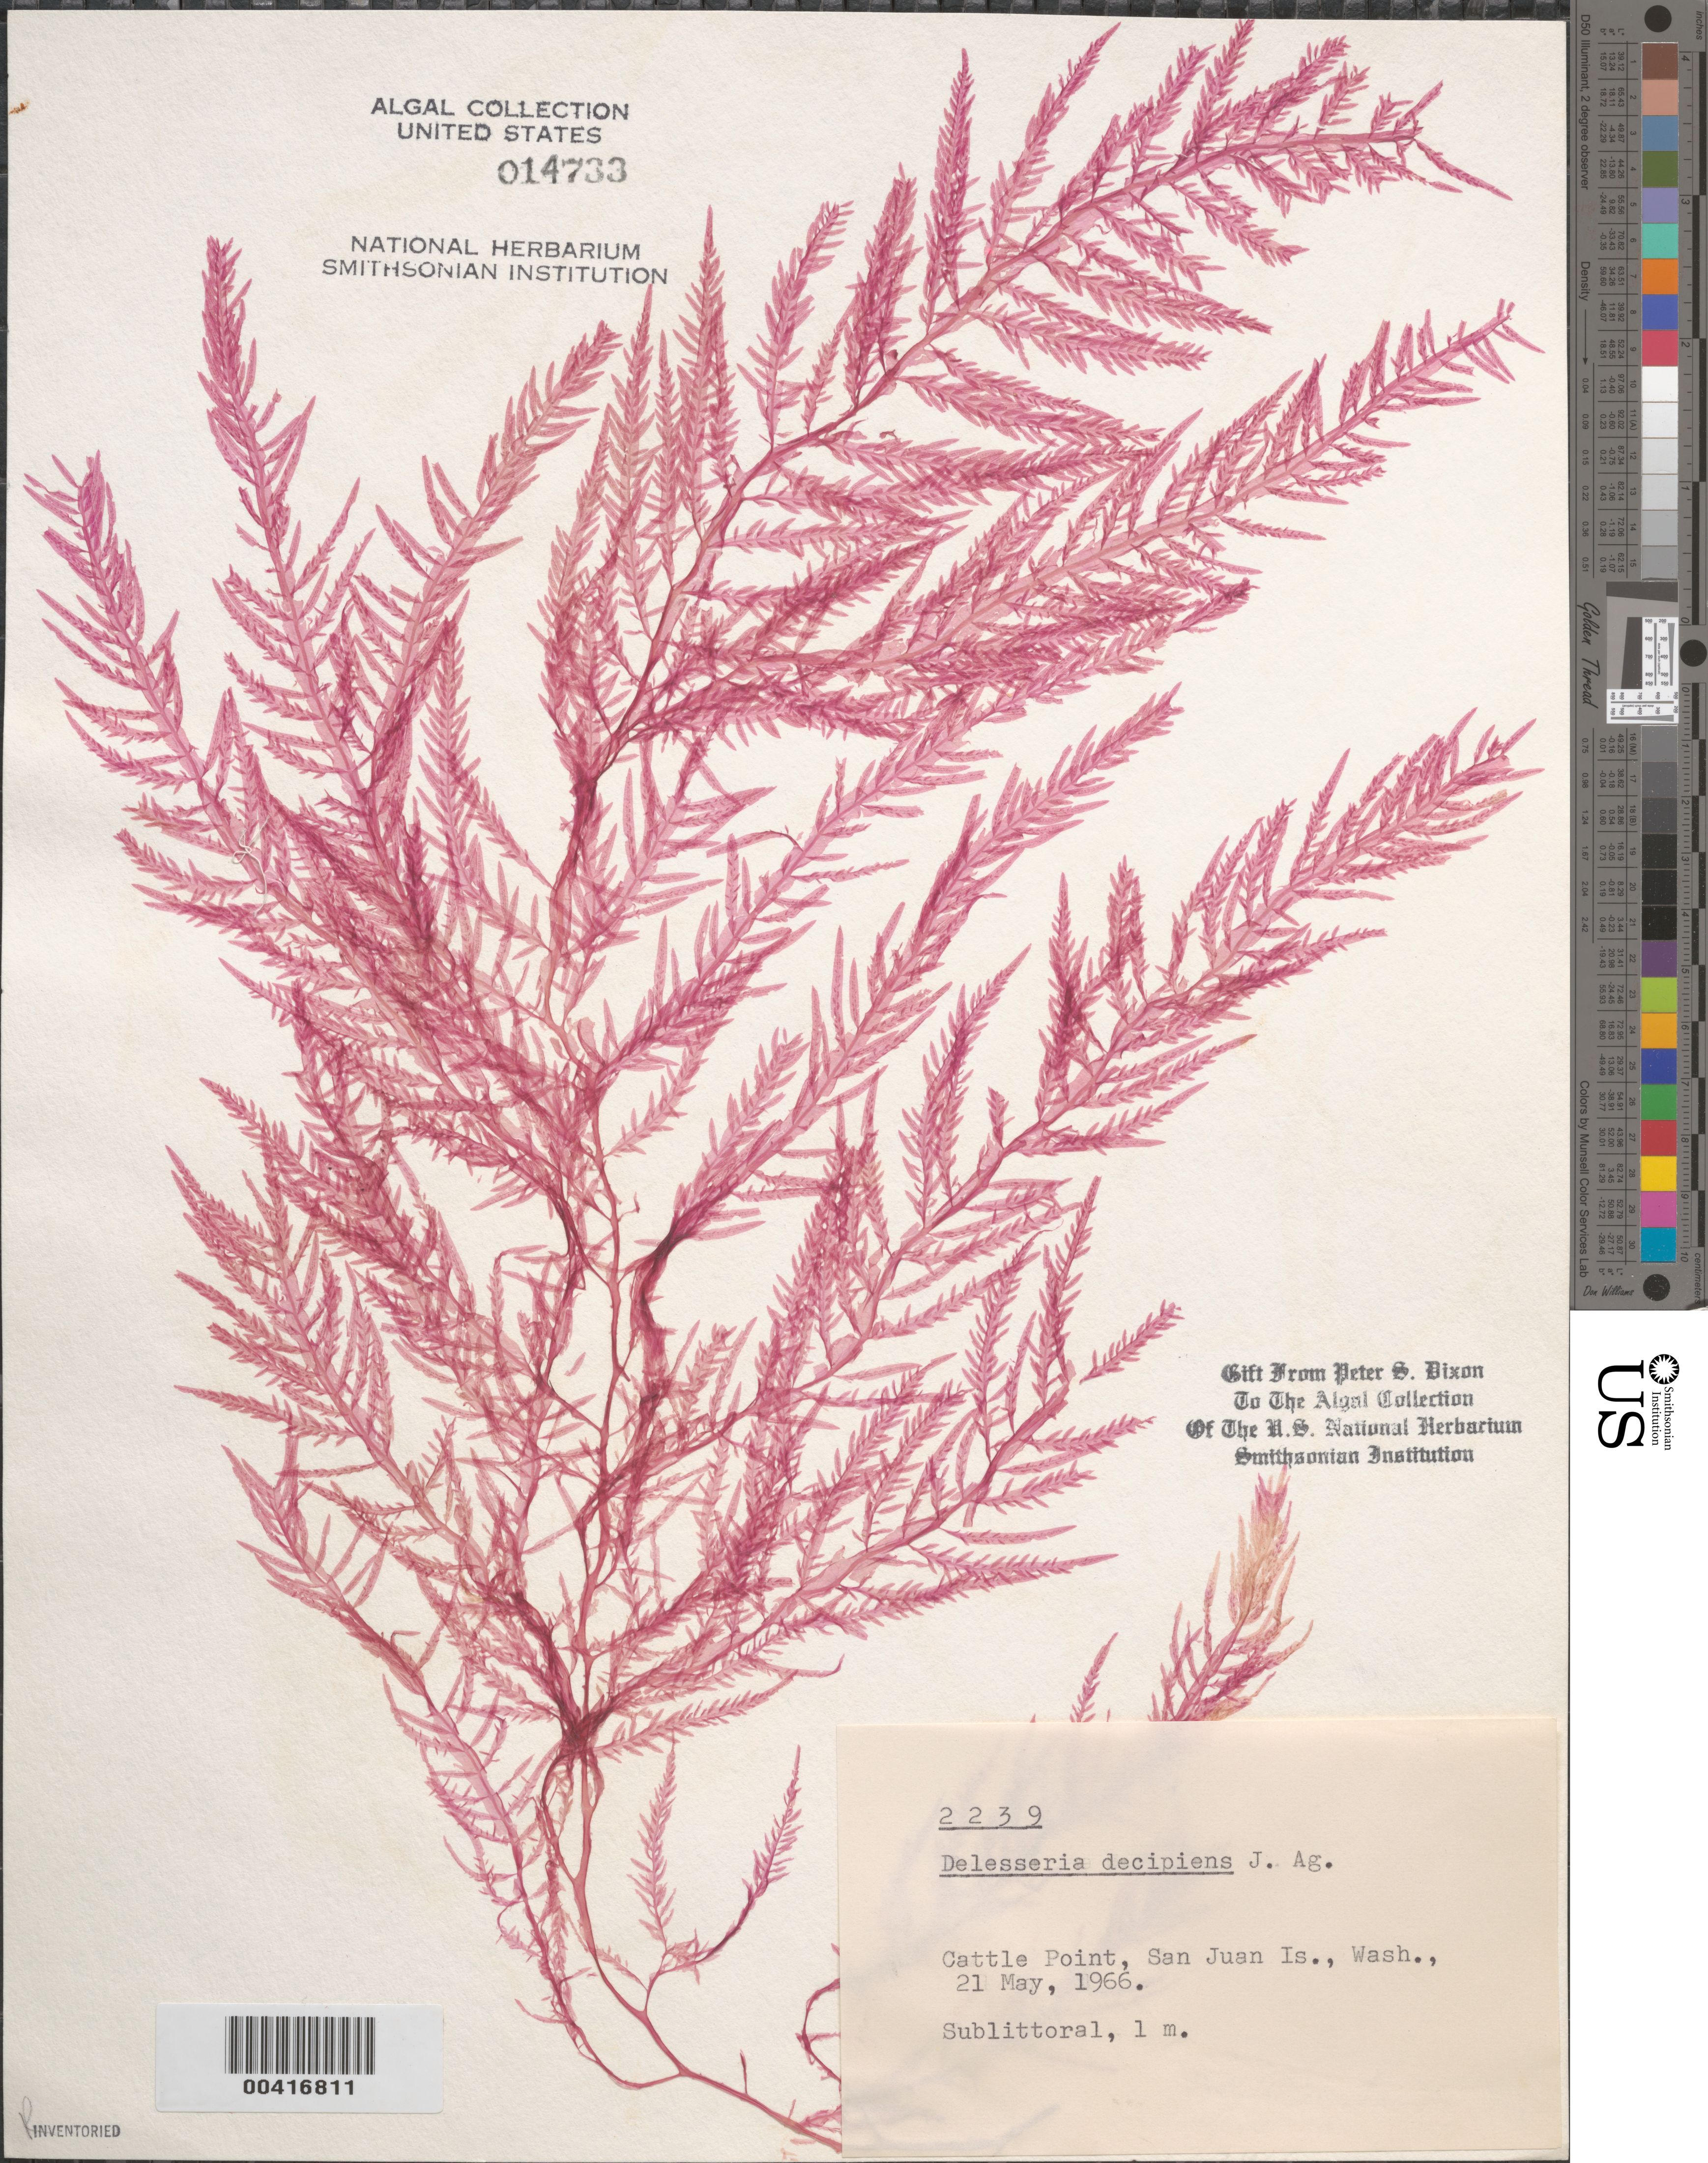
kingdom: Plantae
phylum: Rhodophyta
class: Florideophyceae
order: Ceramiales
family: Delesseriaceae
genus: Cumathamnion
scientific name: Cumathamnion decipiens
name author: (J. Agardh) M.J. Wynne & G.W. Saunders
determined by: Algae name updating Project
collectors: P. S. Dixon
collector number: PSD 2239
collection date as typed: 21 May 1966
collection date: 1966-05-21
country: United States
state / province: Washington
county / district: San Juan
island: San Juan Island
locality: Cattle Point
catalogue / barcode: US 14733